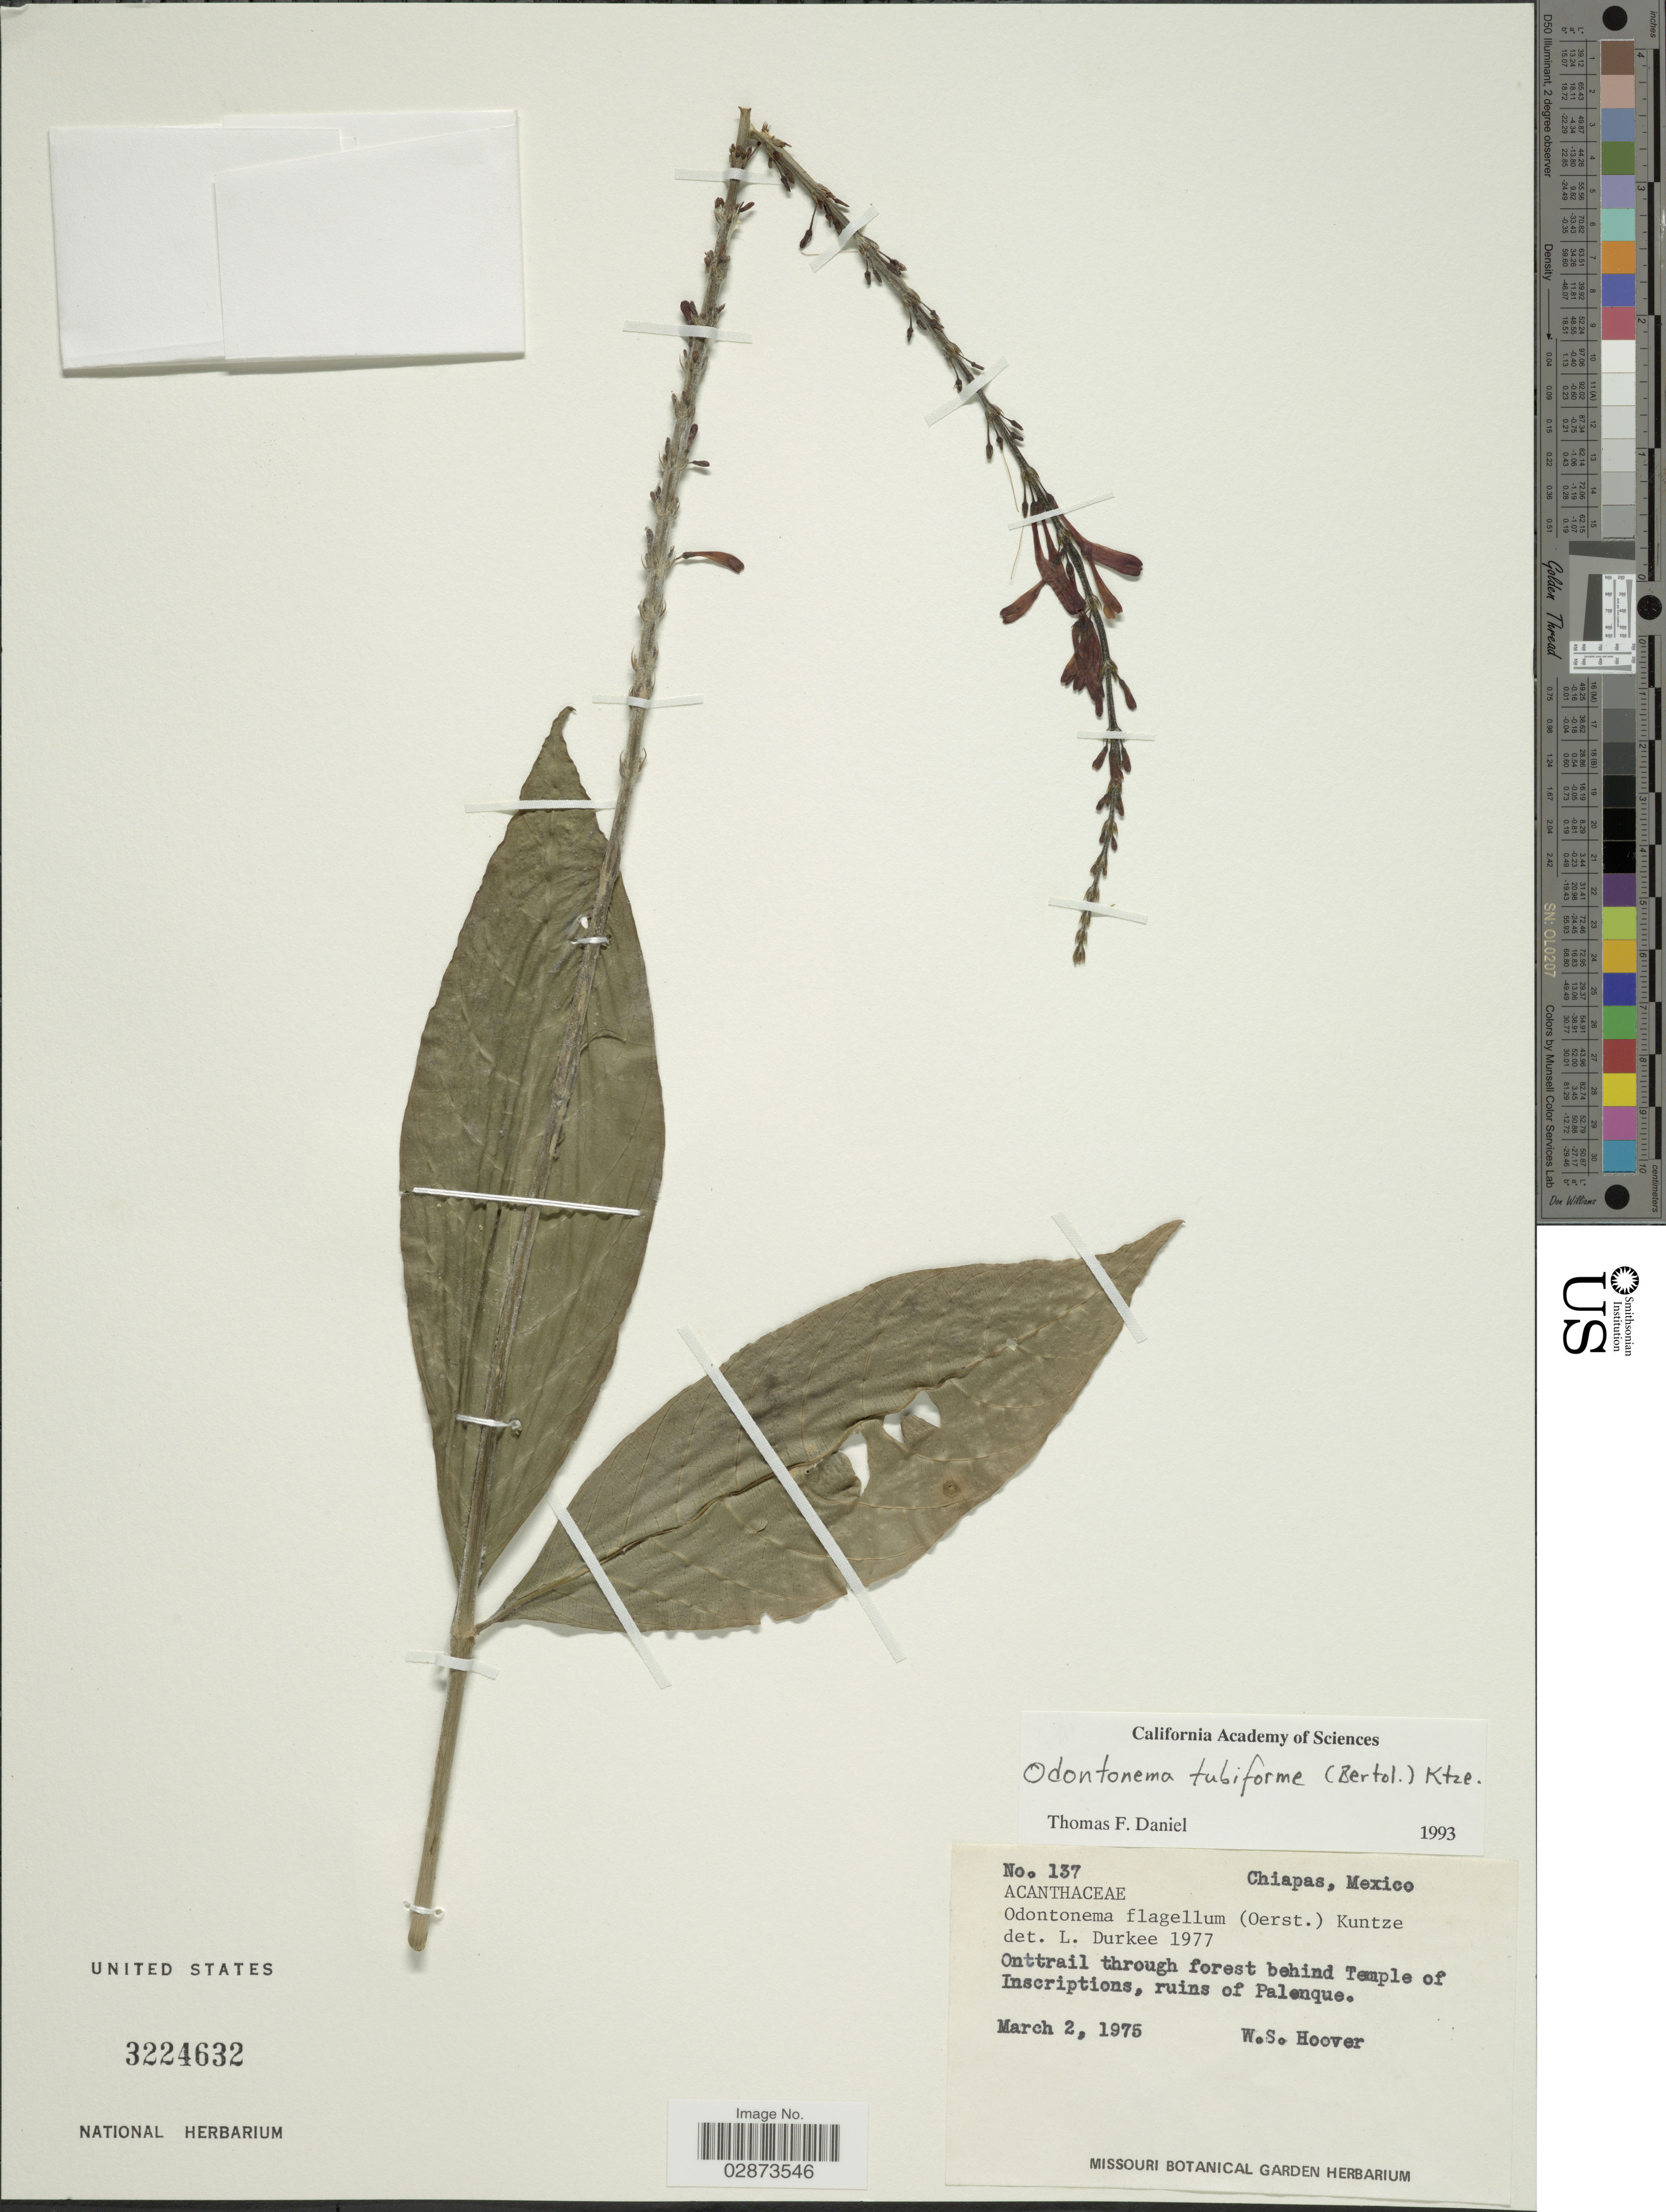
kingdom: Plantae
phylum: Tracheophyta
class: Magnoliopsida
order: Lamiales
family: Acanthaceae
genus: Odontonema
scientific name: Odontonema tubaeforme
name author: (Bertol.) Kuntze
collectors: W. S. Hoover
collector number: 137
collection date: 1975-03-02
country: Mexico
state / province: Chiapas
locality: Onttrail through forest behind Temple of Inscriptions, ruins of Palenque.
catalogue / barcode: US 3224632